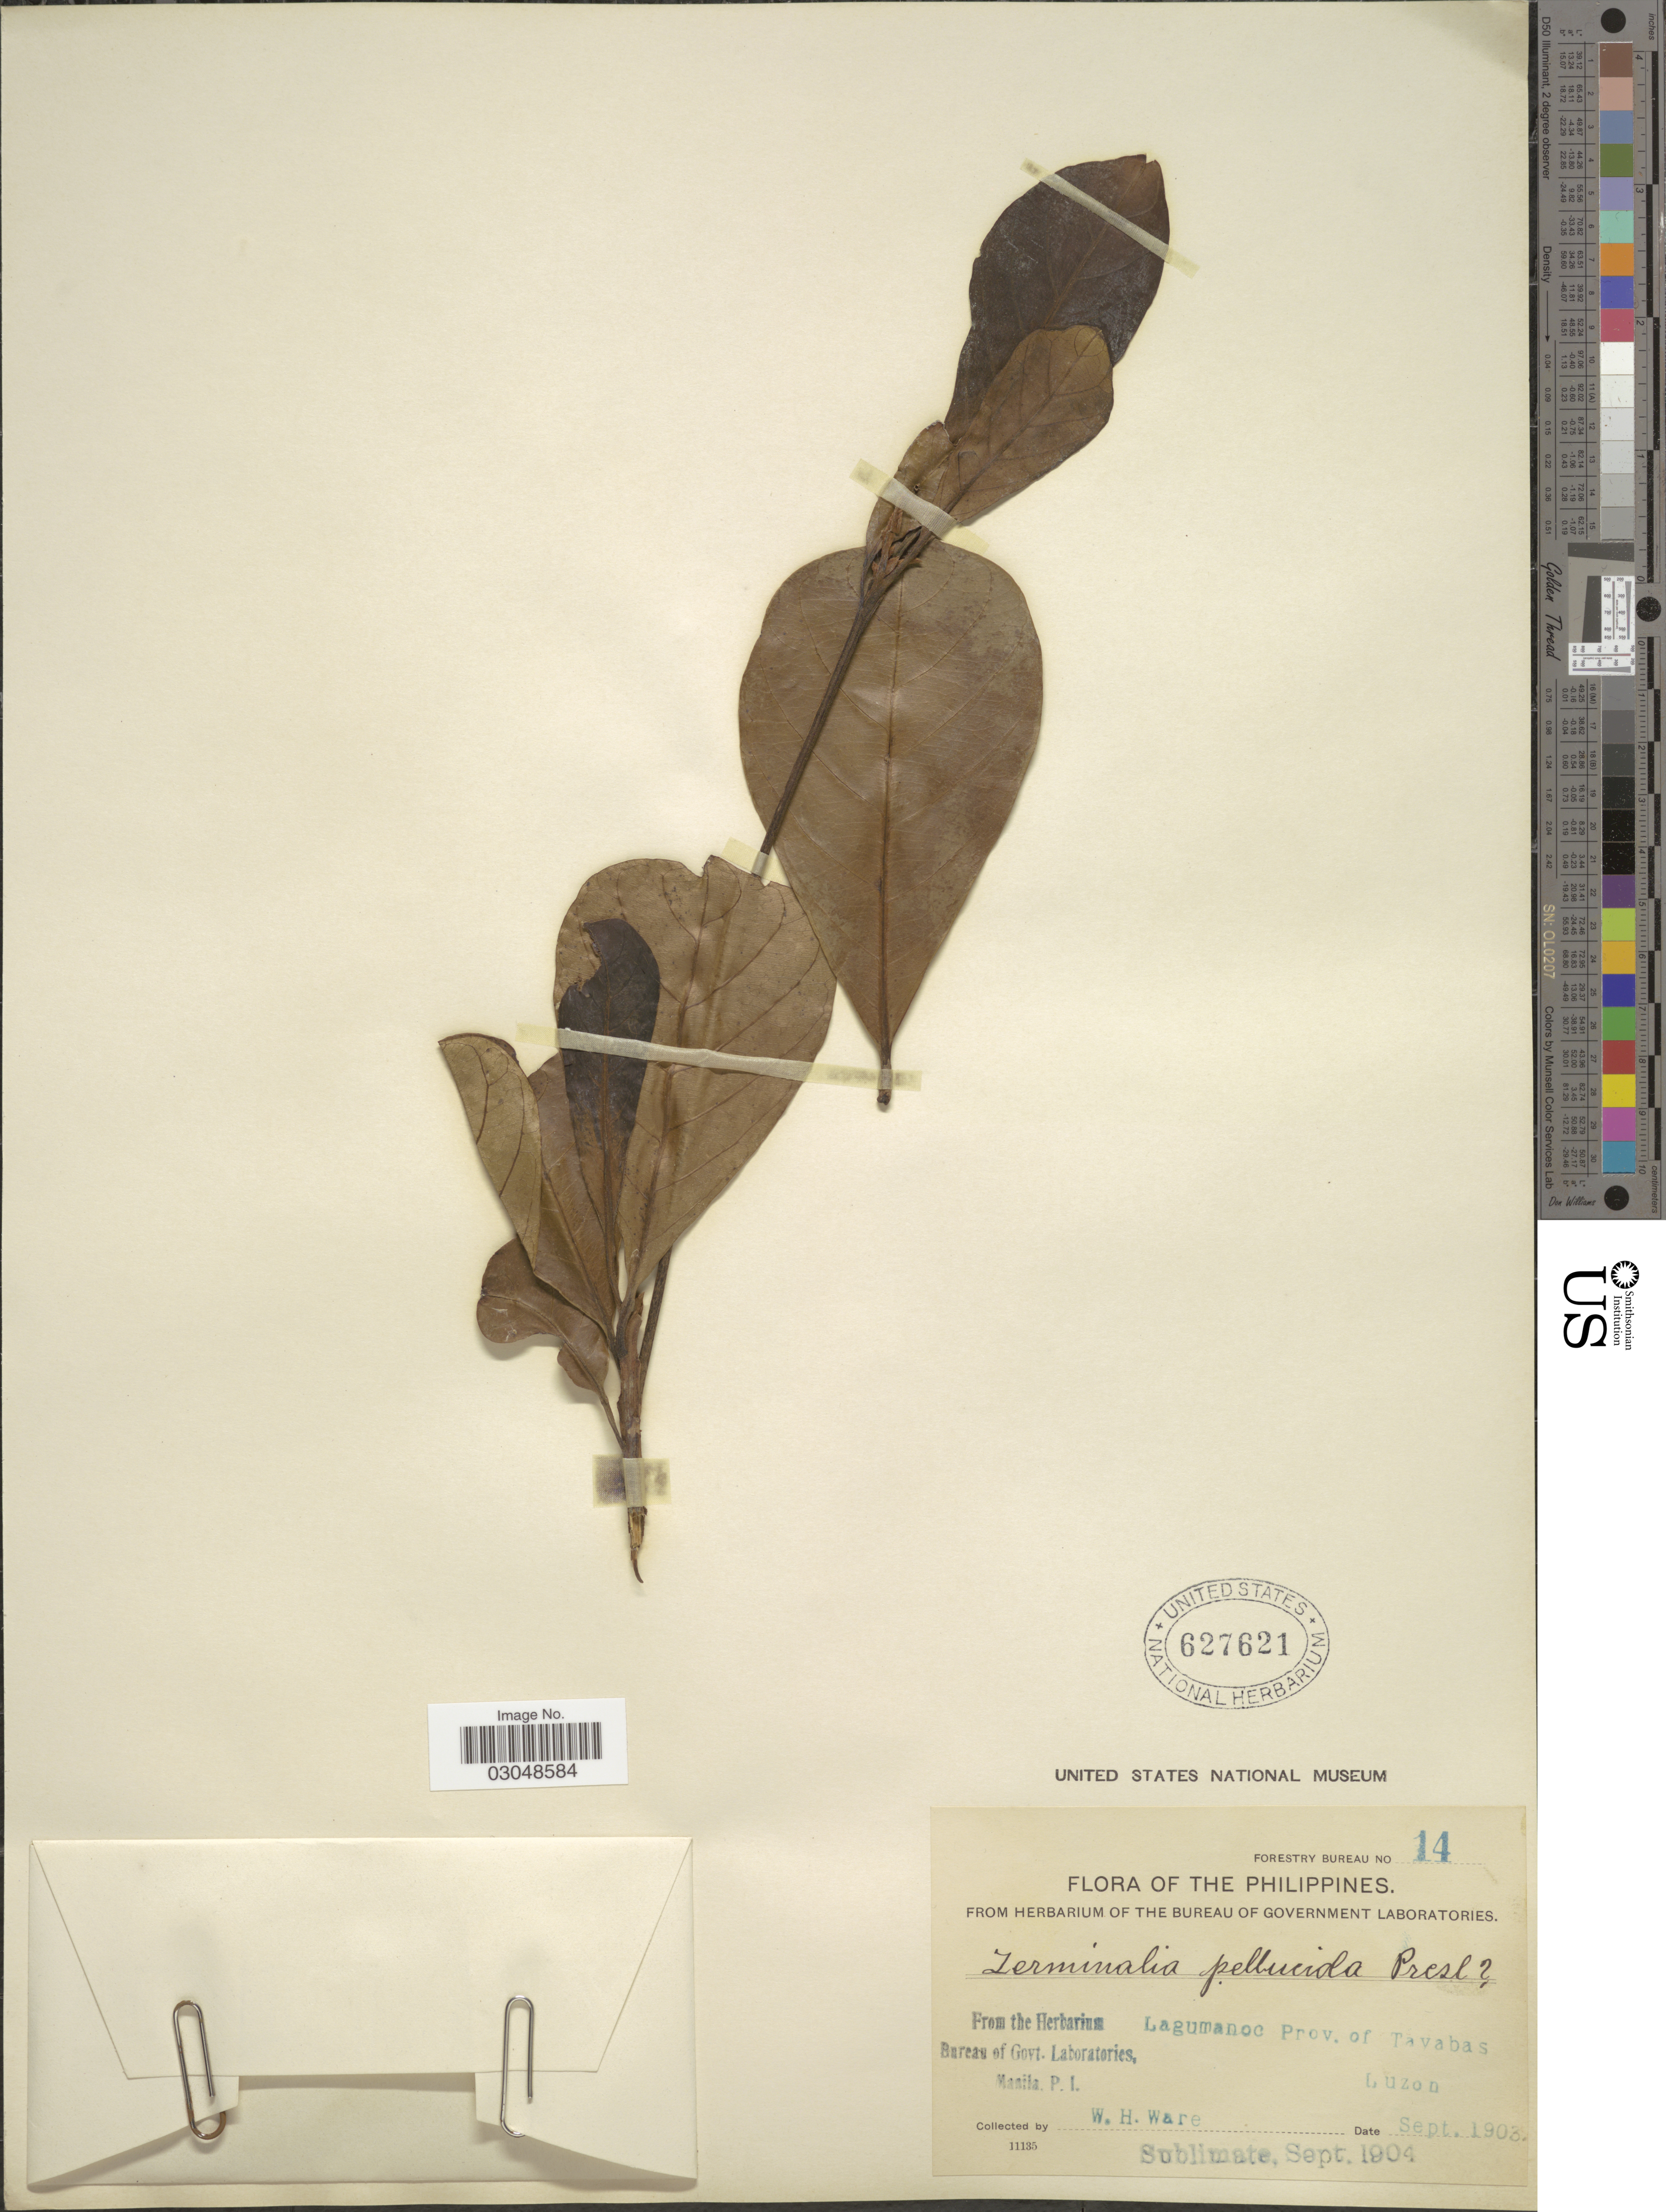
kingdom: Plantae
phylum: Tracheophyta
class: Magnoliopsida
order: Myrtales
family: Combretaceae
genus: Terminalia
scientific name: Terminalia pellucida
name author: C. Presl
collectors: W. Ware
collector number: Forestry Bureau 14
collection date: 1903-09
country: Philippines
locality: Lagumanoc Prov. of Tayabas, Luzon.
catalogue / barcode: US 627621